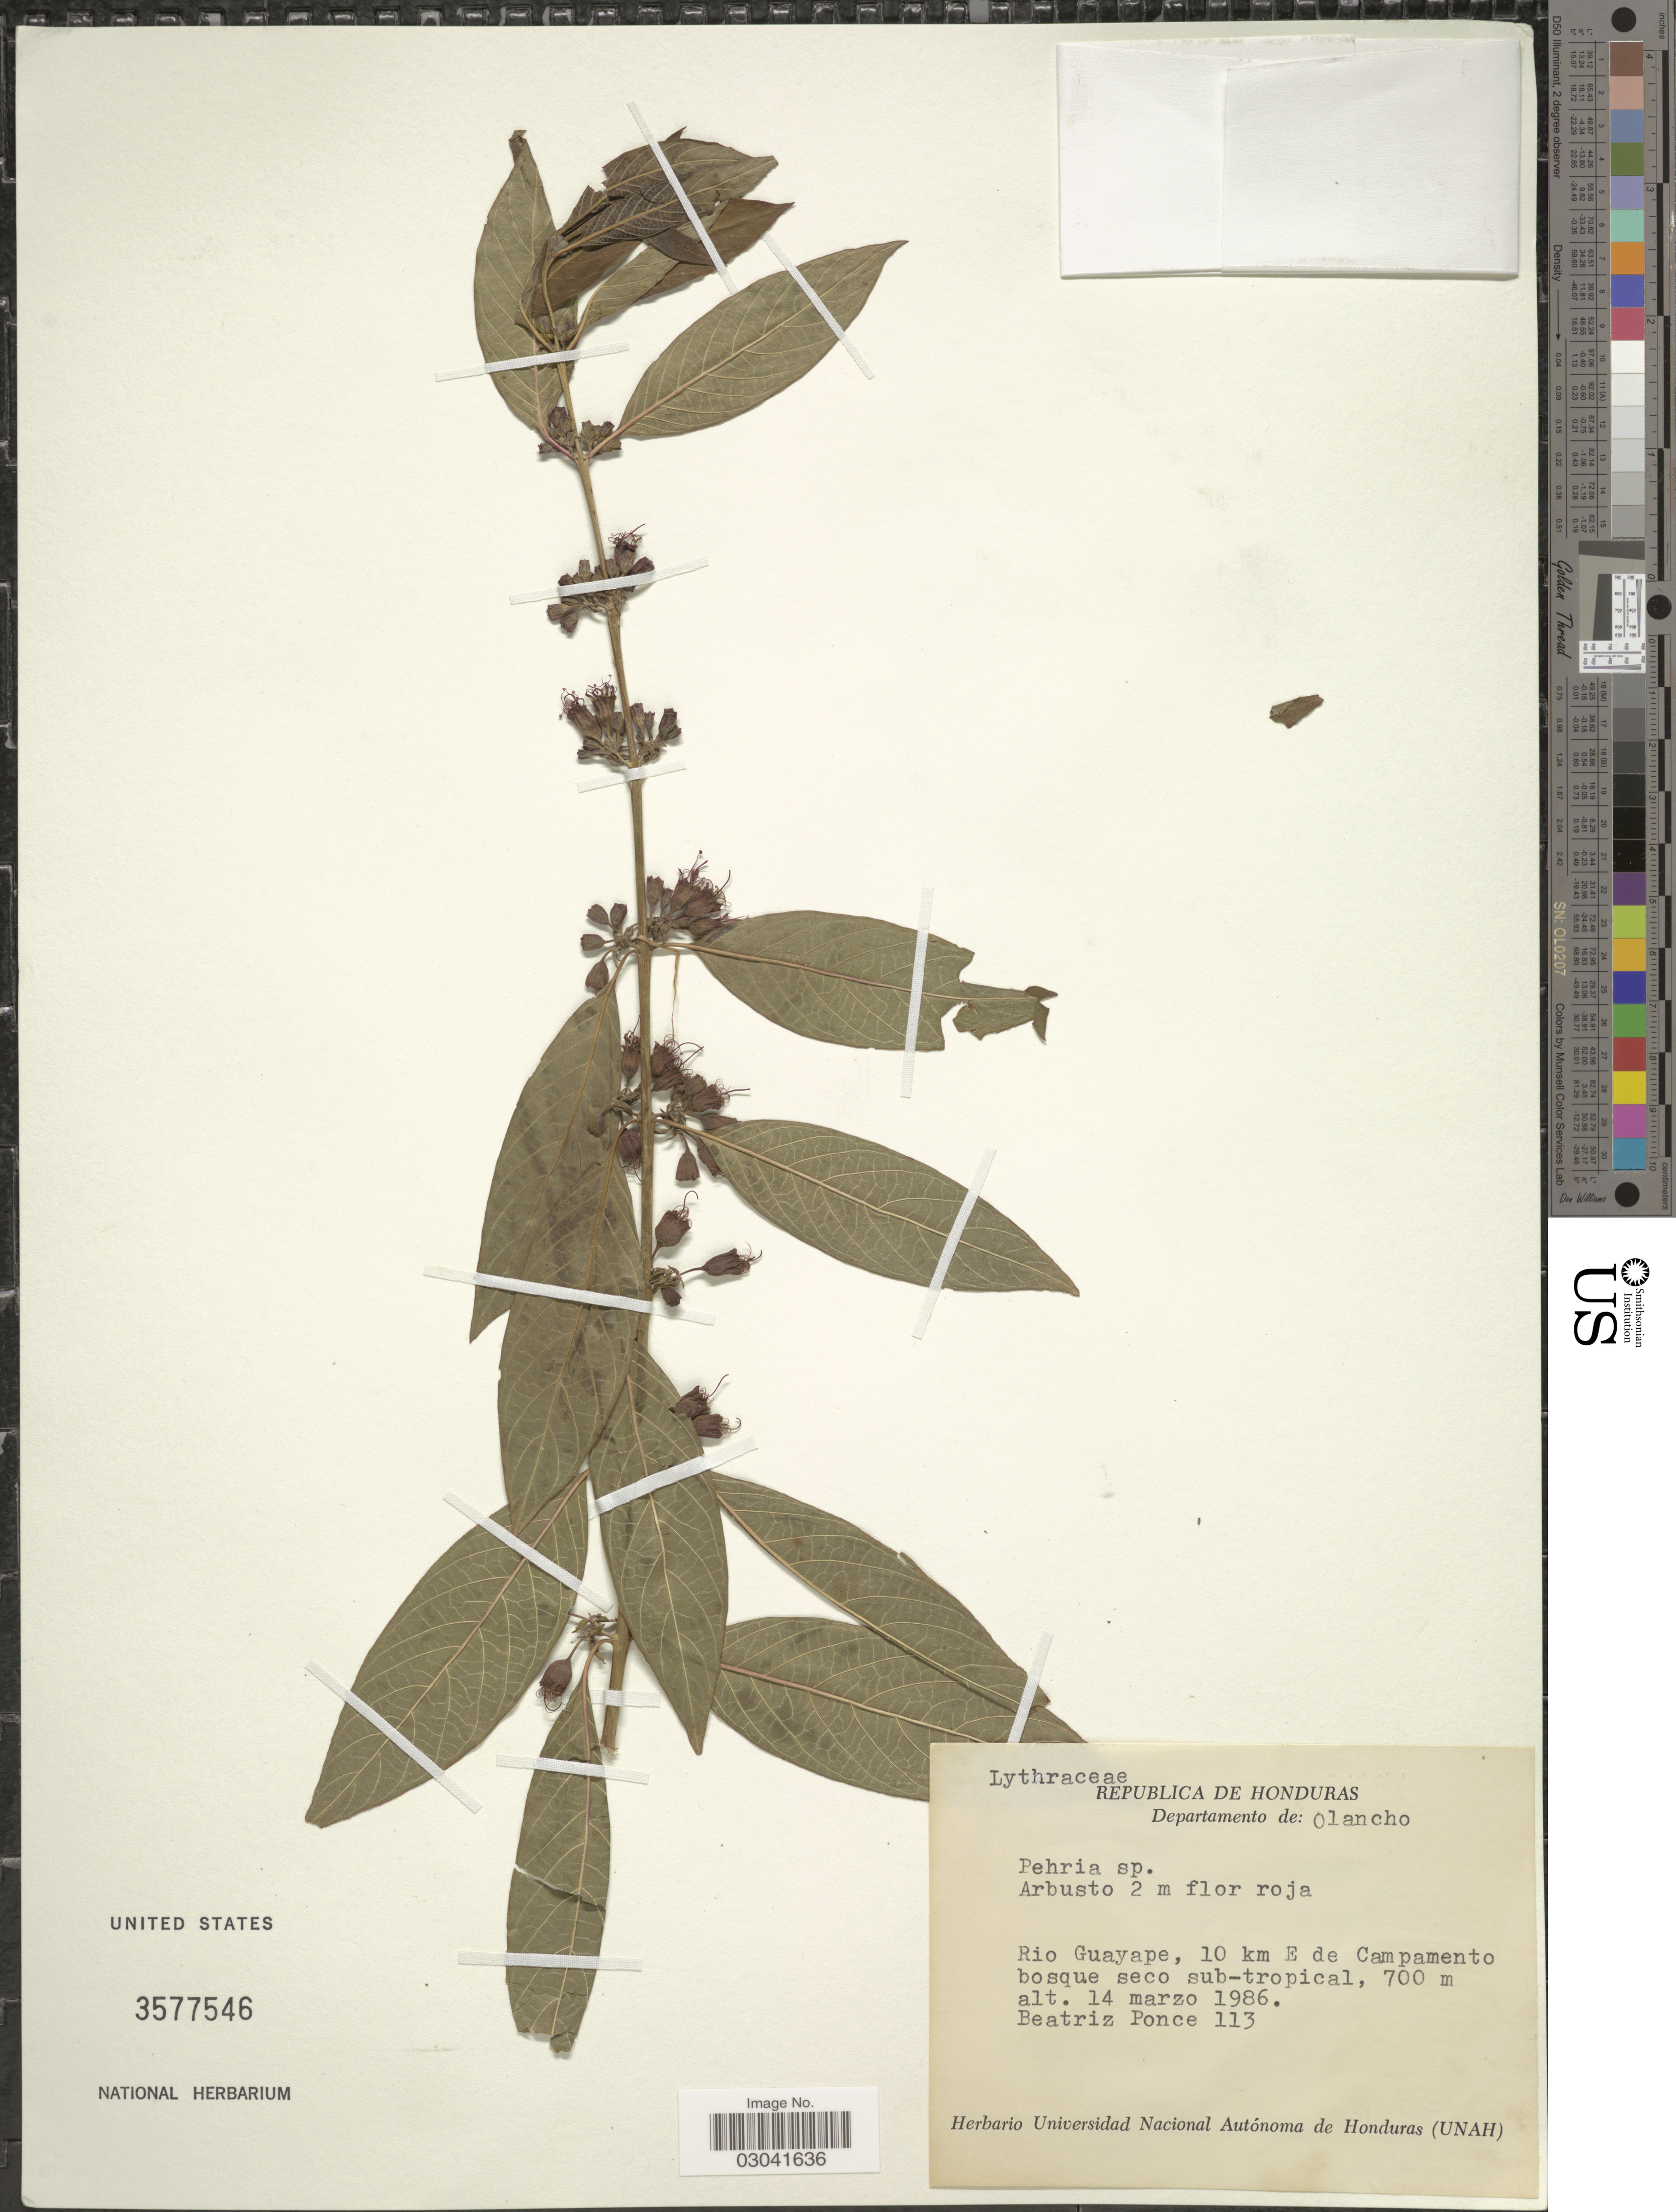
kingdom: Plantae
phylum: Tracheophyta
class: Magnoliopsida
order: Myrtales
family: Lythraceae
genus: Adenaria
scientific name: Adenaria floribunda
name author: Kunth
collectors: B. Ponce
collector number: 113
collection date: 1986-03-14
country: Honduras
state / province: Olancho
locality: Departamento de: Olancho. Rio Guayape, 10 km E de Campamento bosque seco sub-tropical.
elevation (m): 700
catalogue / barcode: US 3577546